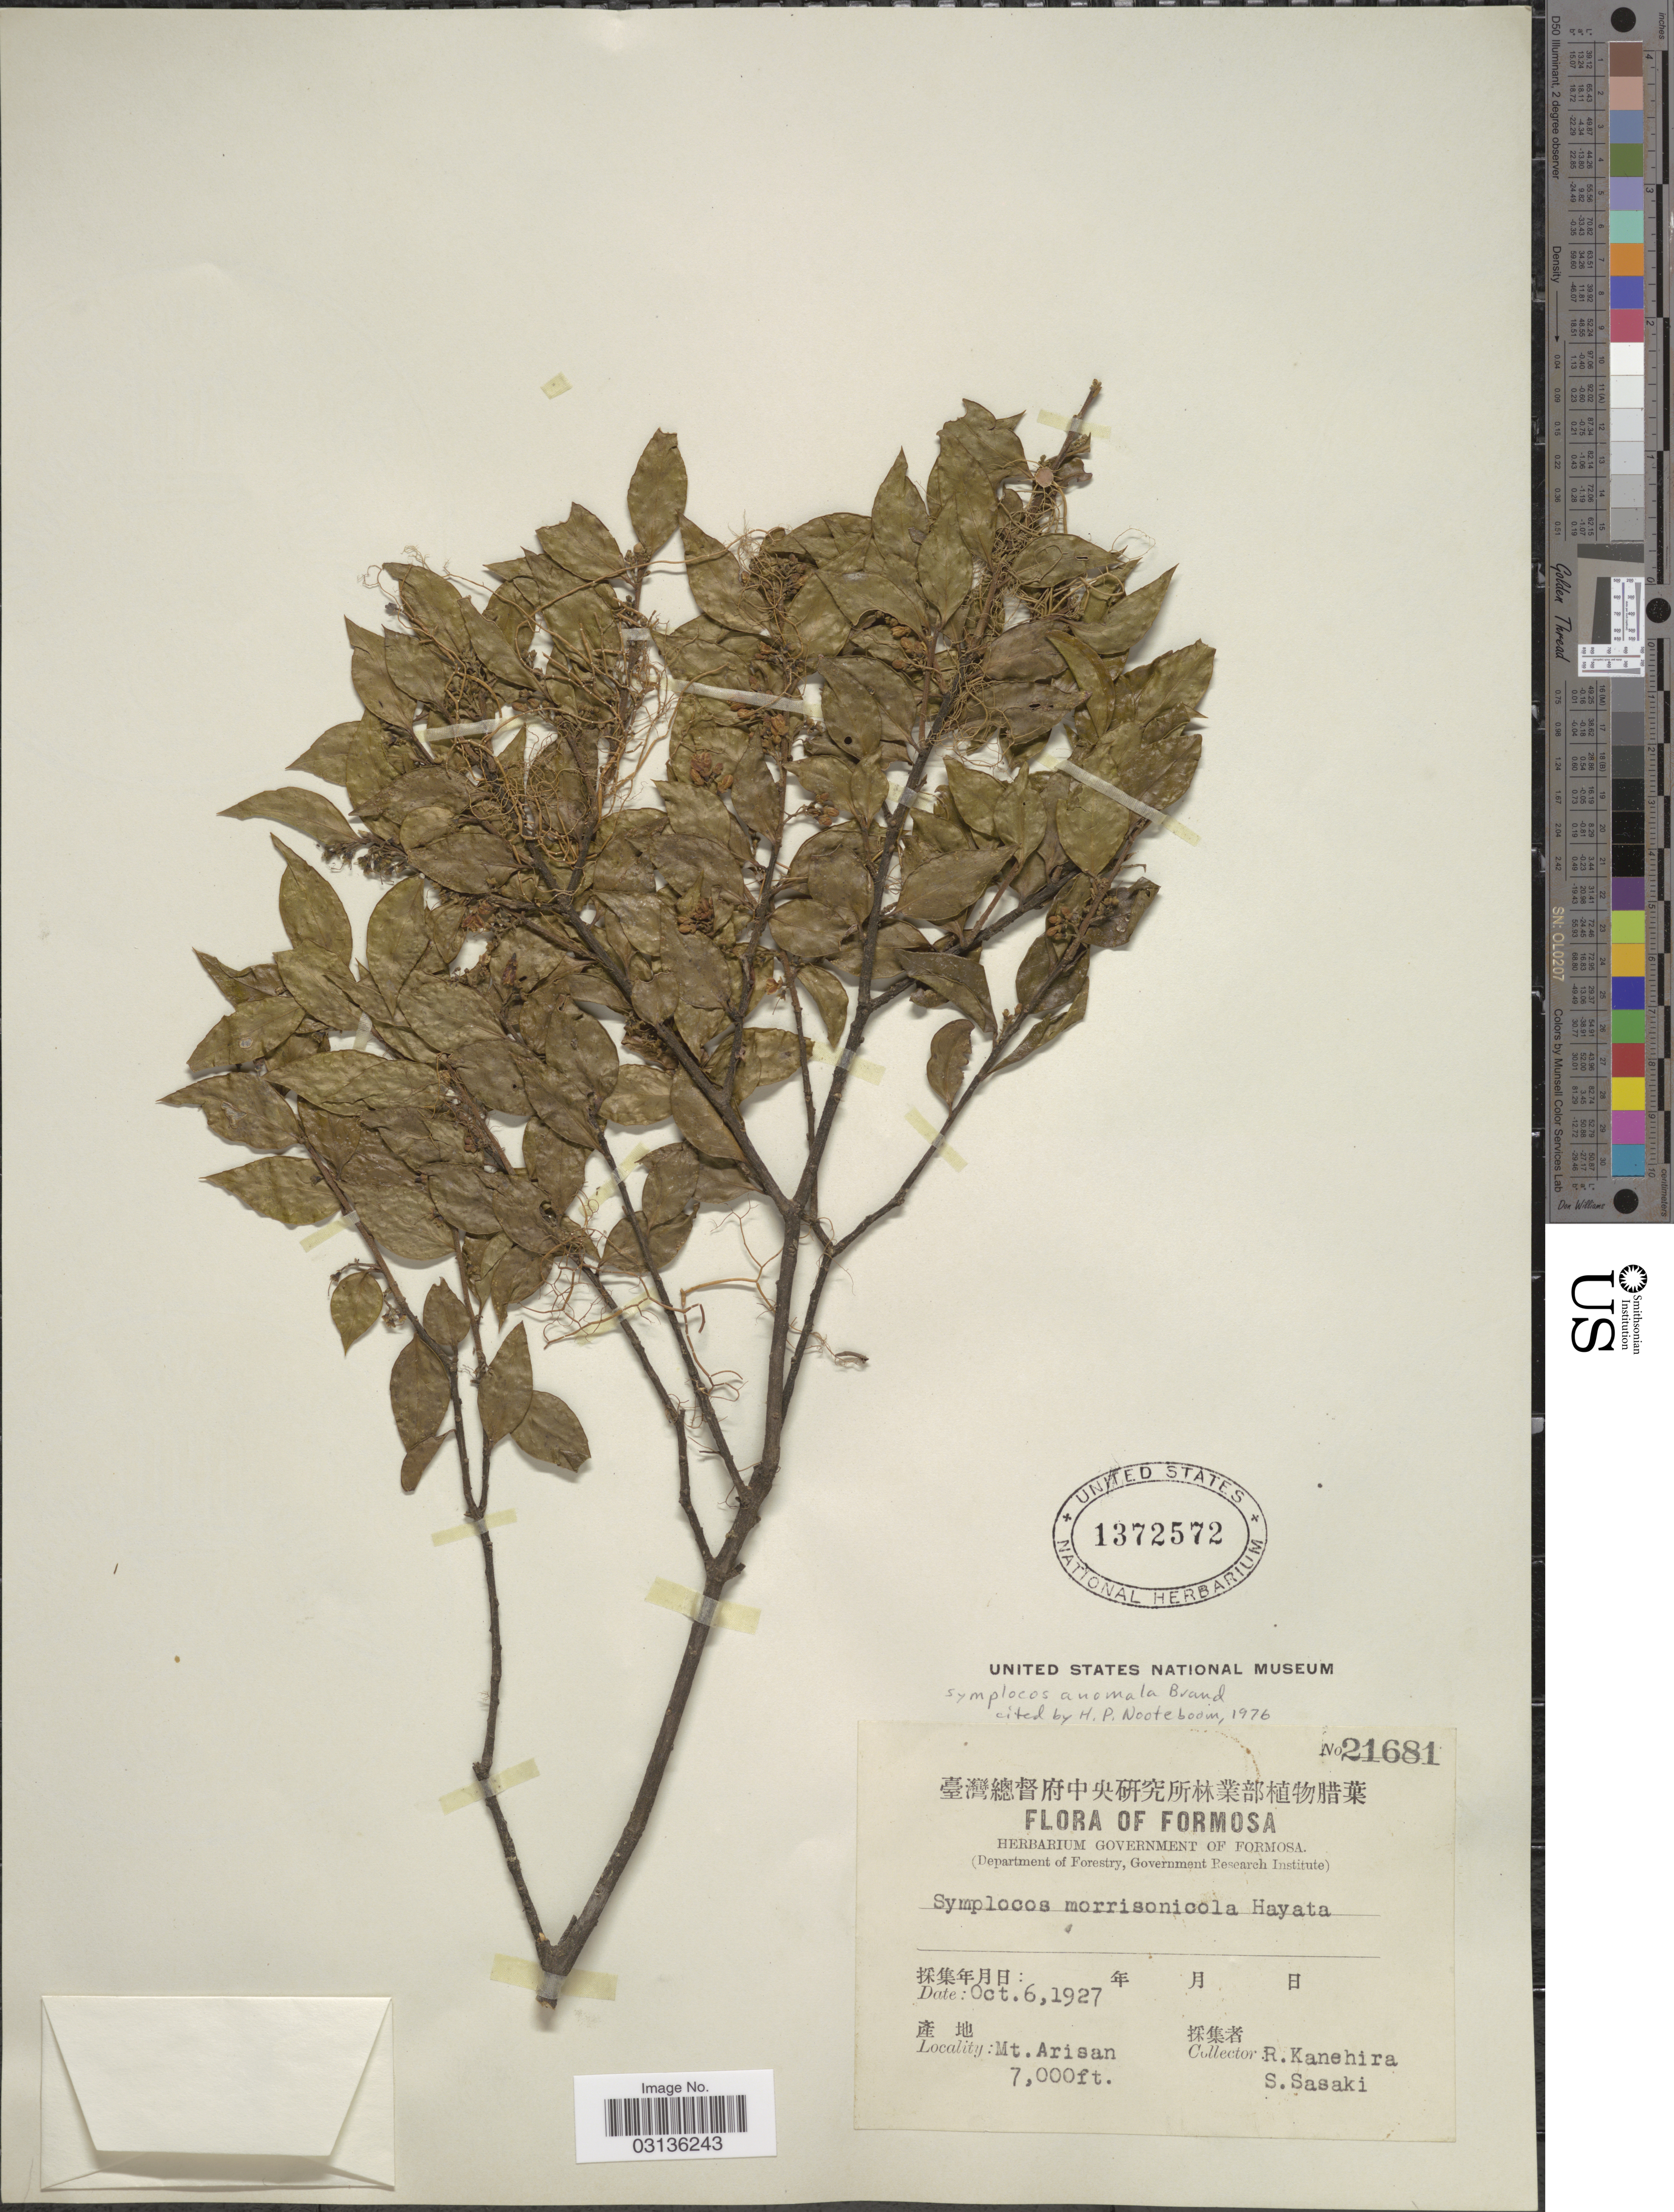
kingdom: Plantae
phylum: Tracheophyta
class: Magnoliopsida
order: Ericales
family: Symplocaceae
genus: Symplocos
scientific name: Symplocos anomala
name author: Brand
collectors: R. Kanehira & S. Sasaki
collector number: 21681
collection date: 1927-10-06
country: Taiwan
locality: Formosa. Mt. Arisan.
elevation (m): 2134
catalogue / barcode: US 1372572